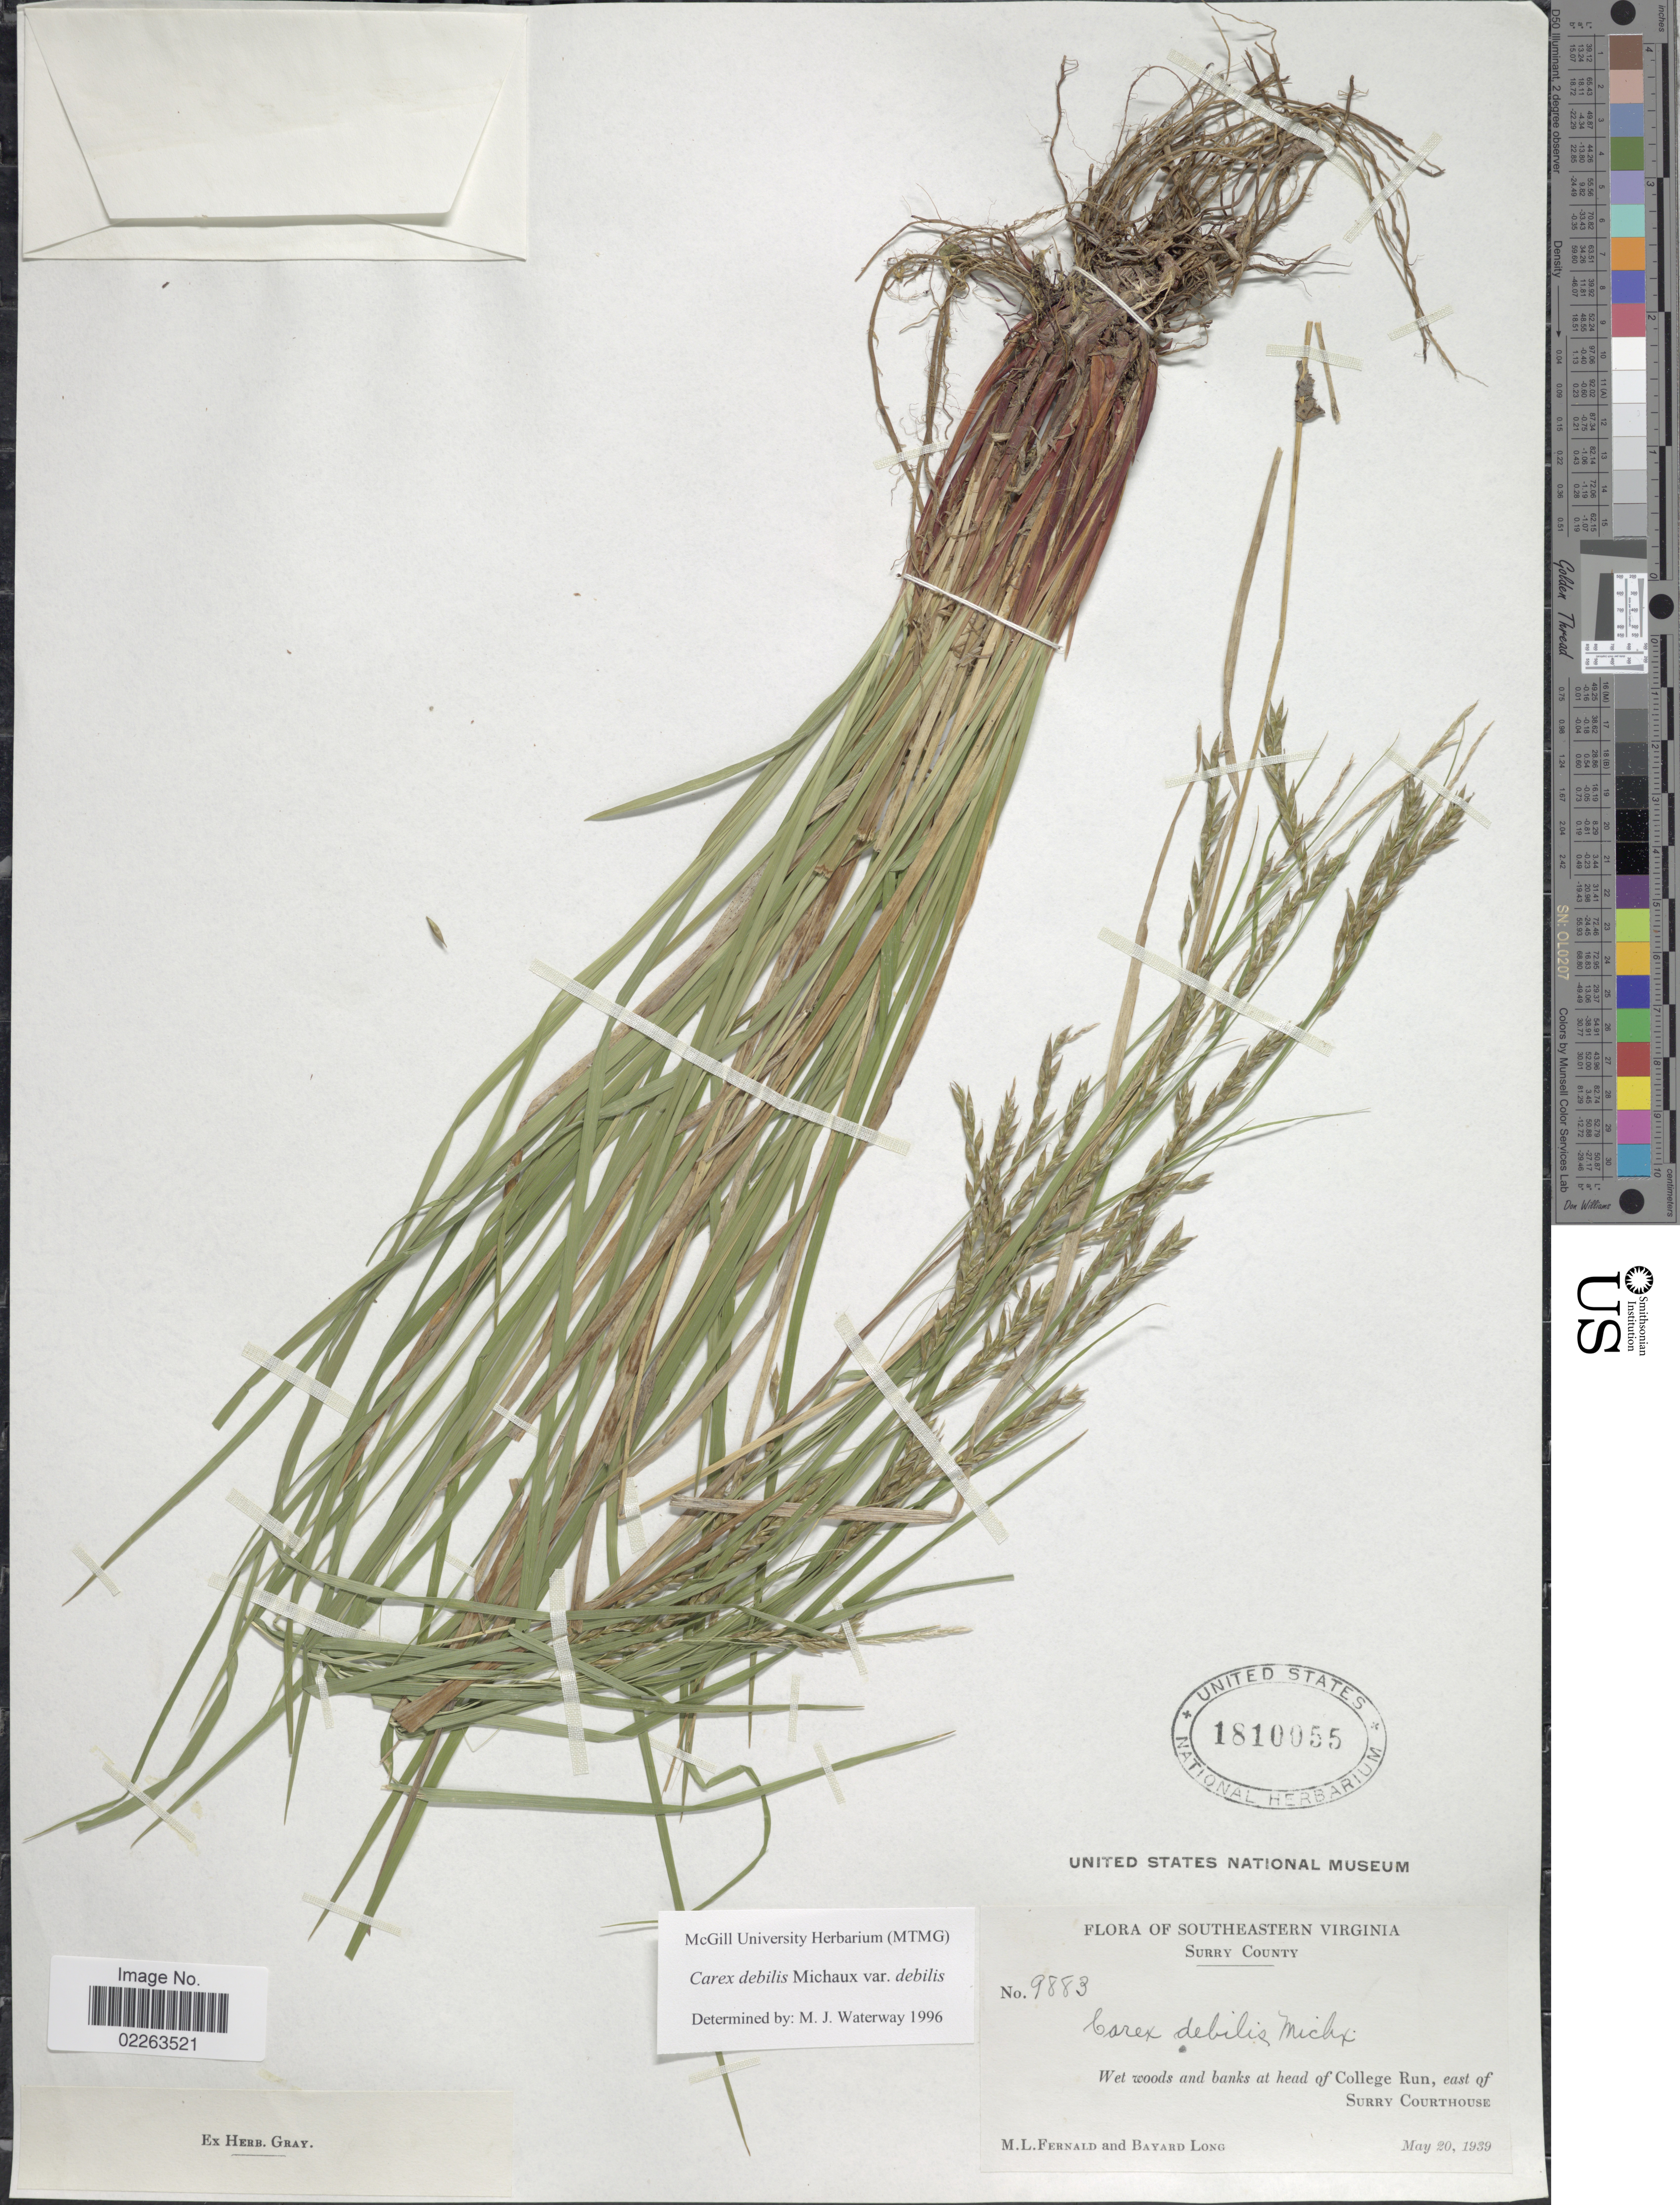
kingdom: Plantae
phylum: Tracheophyta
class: Liliopsida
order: Poales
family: Cyperaceae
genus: Carex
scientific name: Carex debilis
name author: Michx.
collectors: M. L. Fernald & B. Long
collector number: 9883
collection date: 1939-05-20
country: United States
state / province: Virginia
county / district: Surry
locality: Southeastern Virginia. Surry County. Wet woods and banks at head of College Run, east of Surry Courthouse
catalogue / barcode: US 1810055